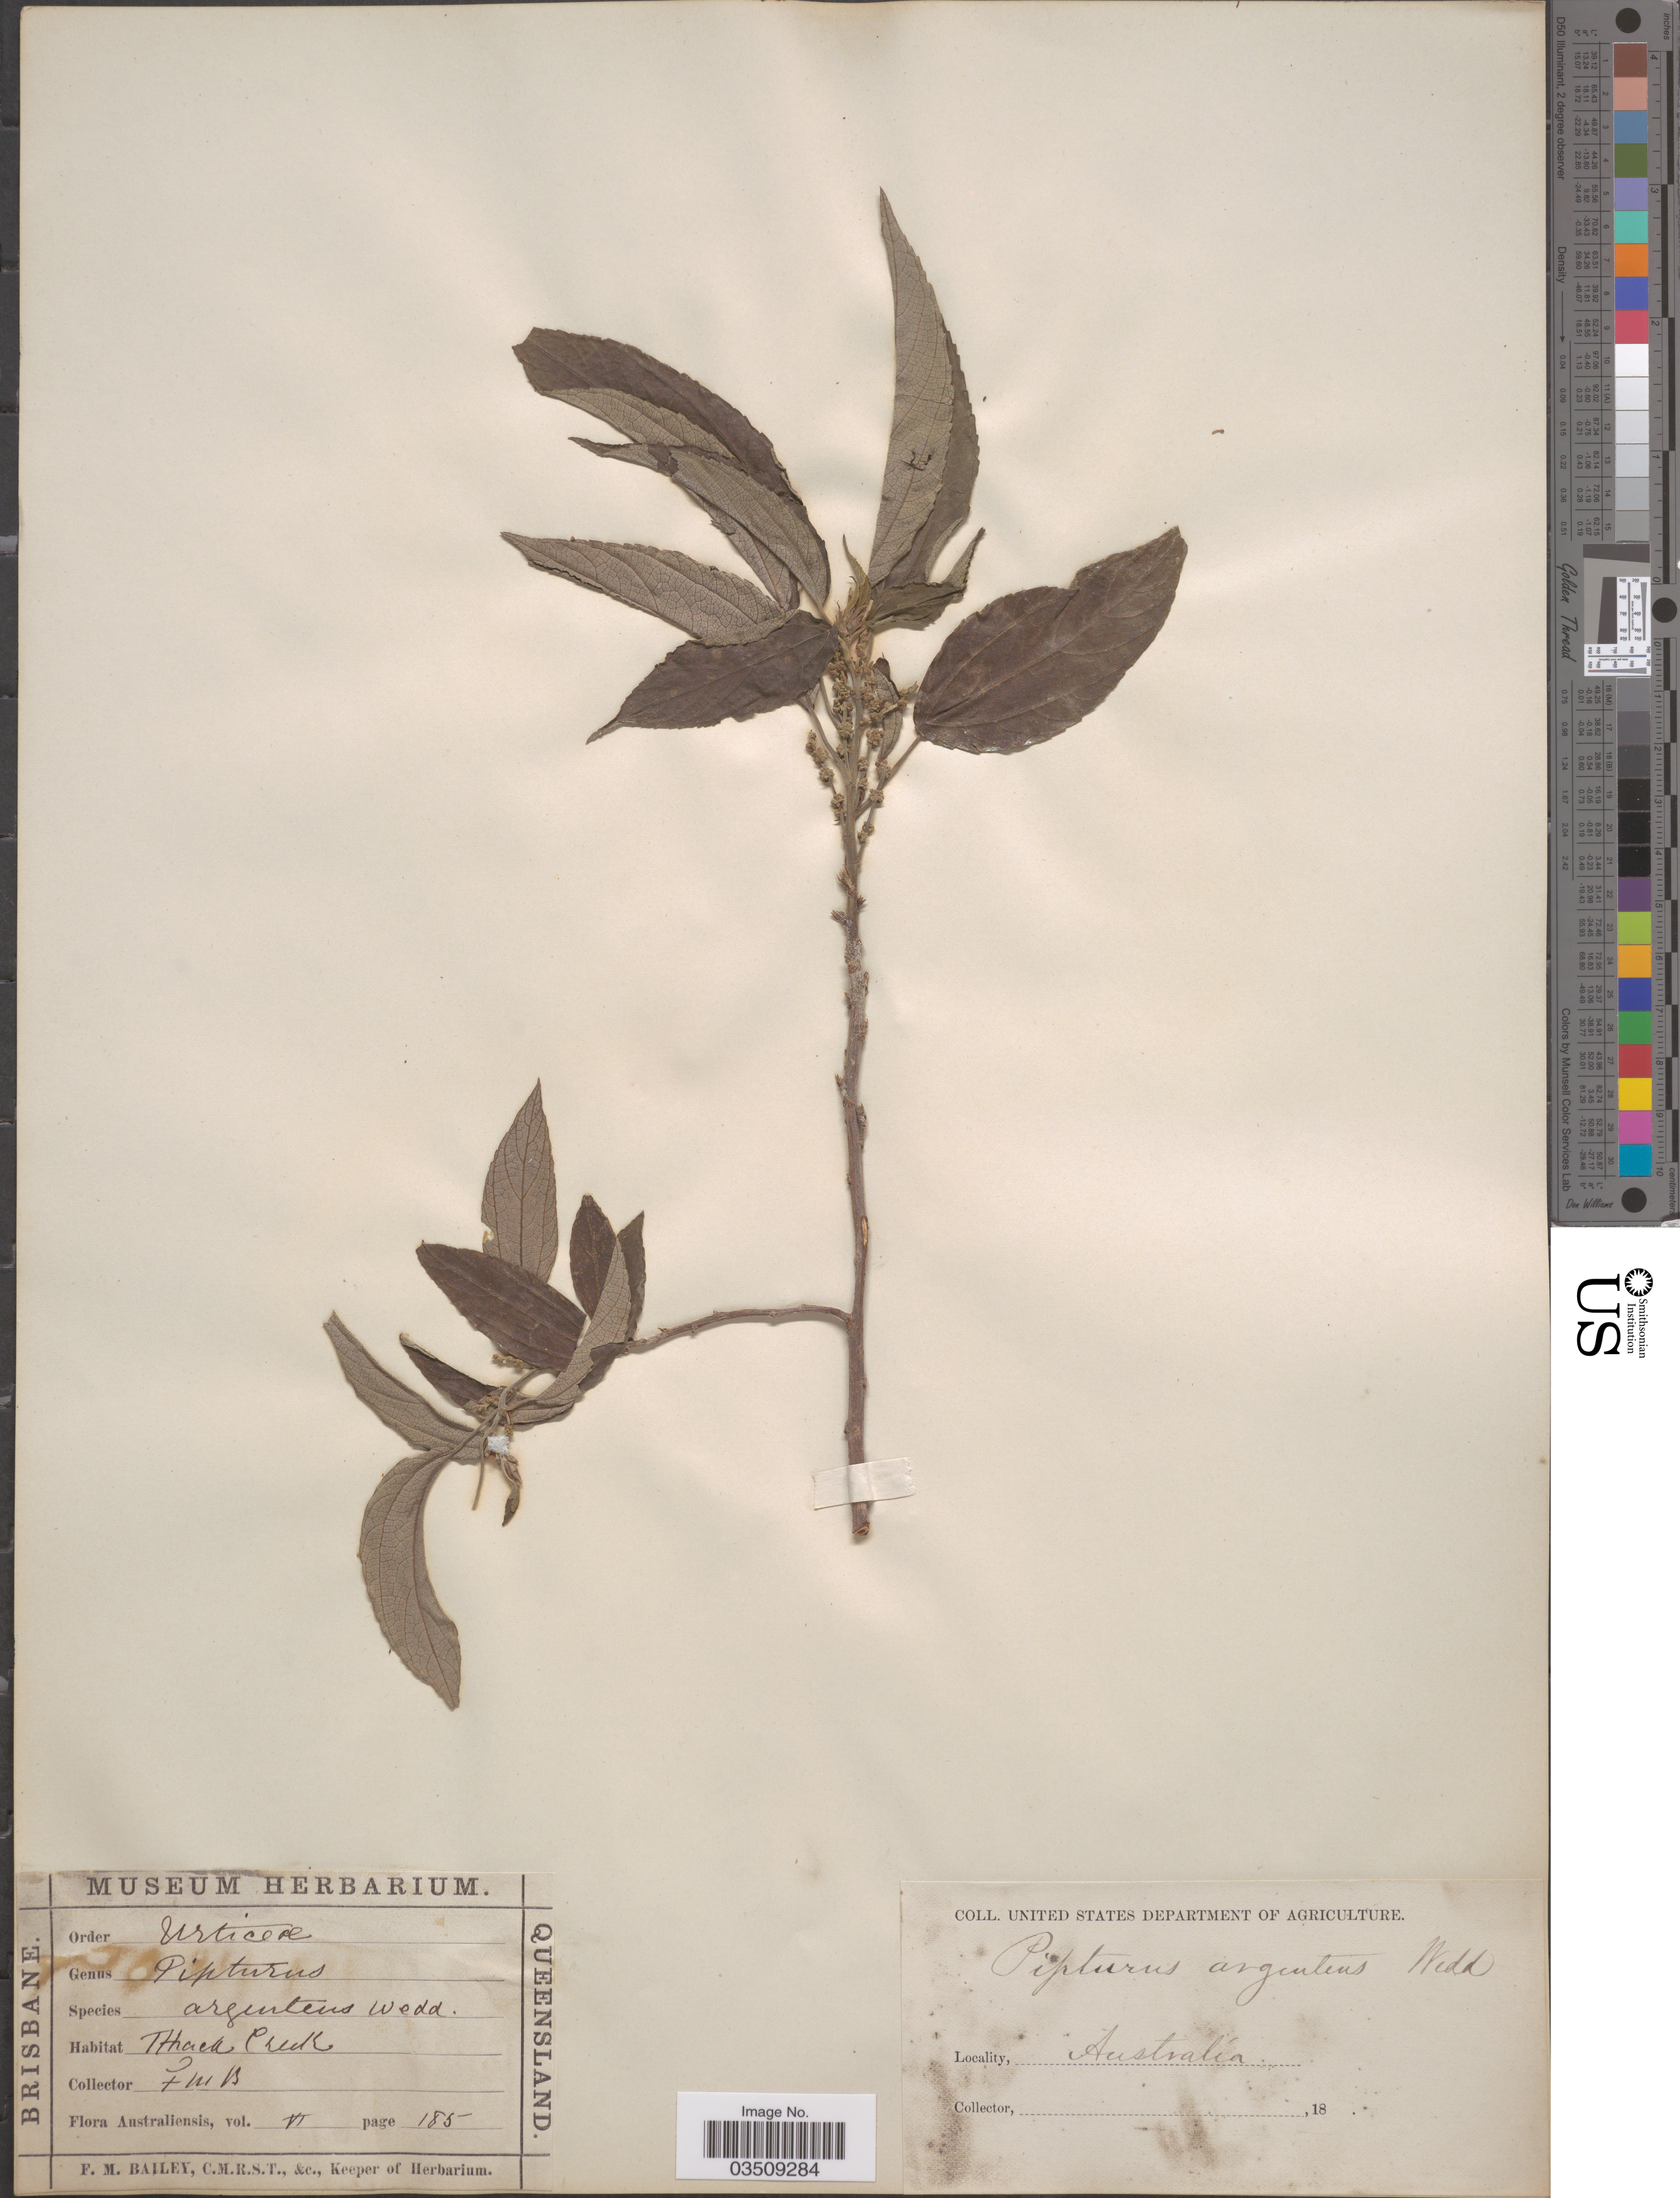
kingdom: Plantae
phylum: Tracheophyta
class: Magnoliopsida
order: Rosales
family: Urticaceae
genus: Pipturus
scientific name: Pipturus argenteus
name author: (G. Forst.) Wedd.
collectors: F. M. Bailey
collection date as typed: Transcribed d/m/y: //18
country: Australia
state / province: Queensland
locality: Ithaca Creek. Brisbane.